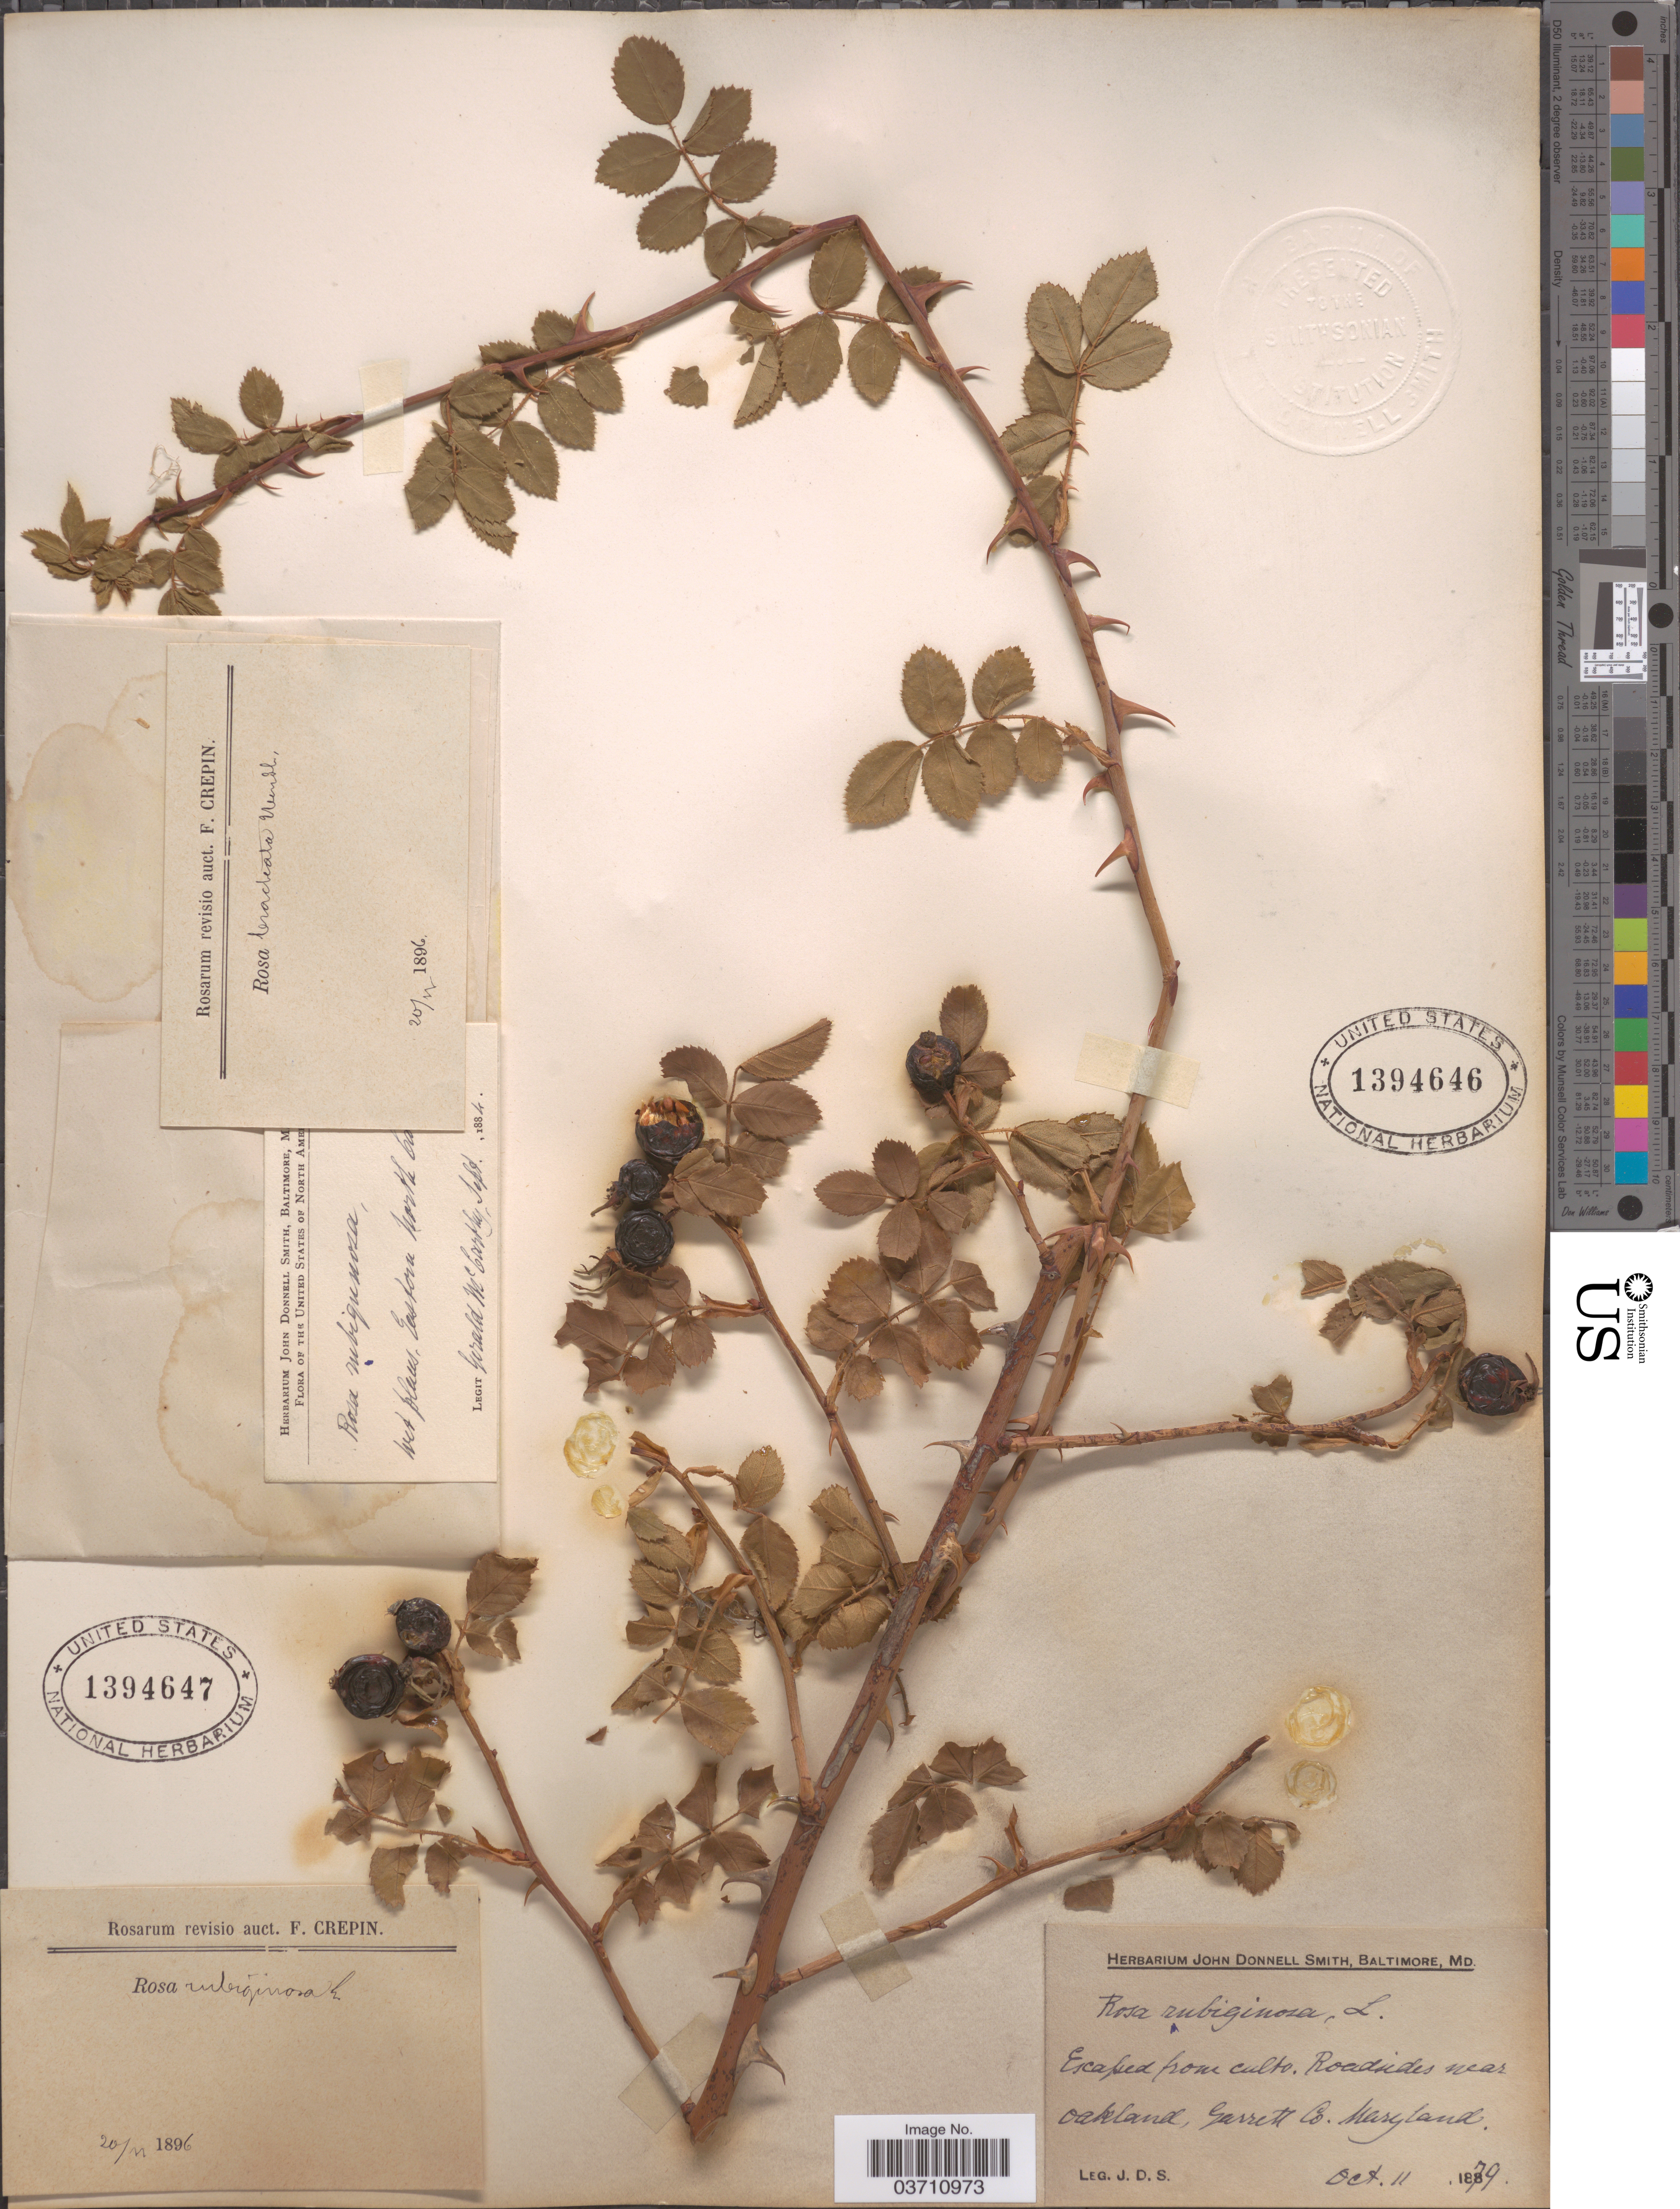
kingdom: Plantae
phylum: Tracheophyta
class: Magnoliopsida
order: Rosales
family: Rosaceae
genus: Rosa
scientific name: Rosa eglanteria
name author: L.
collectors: G. McCarthy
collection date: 1884-09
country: United States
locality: Eastern North C [illegible text].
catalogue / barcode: US 1394647